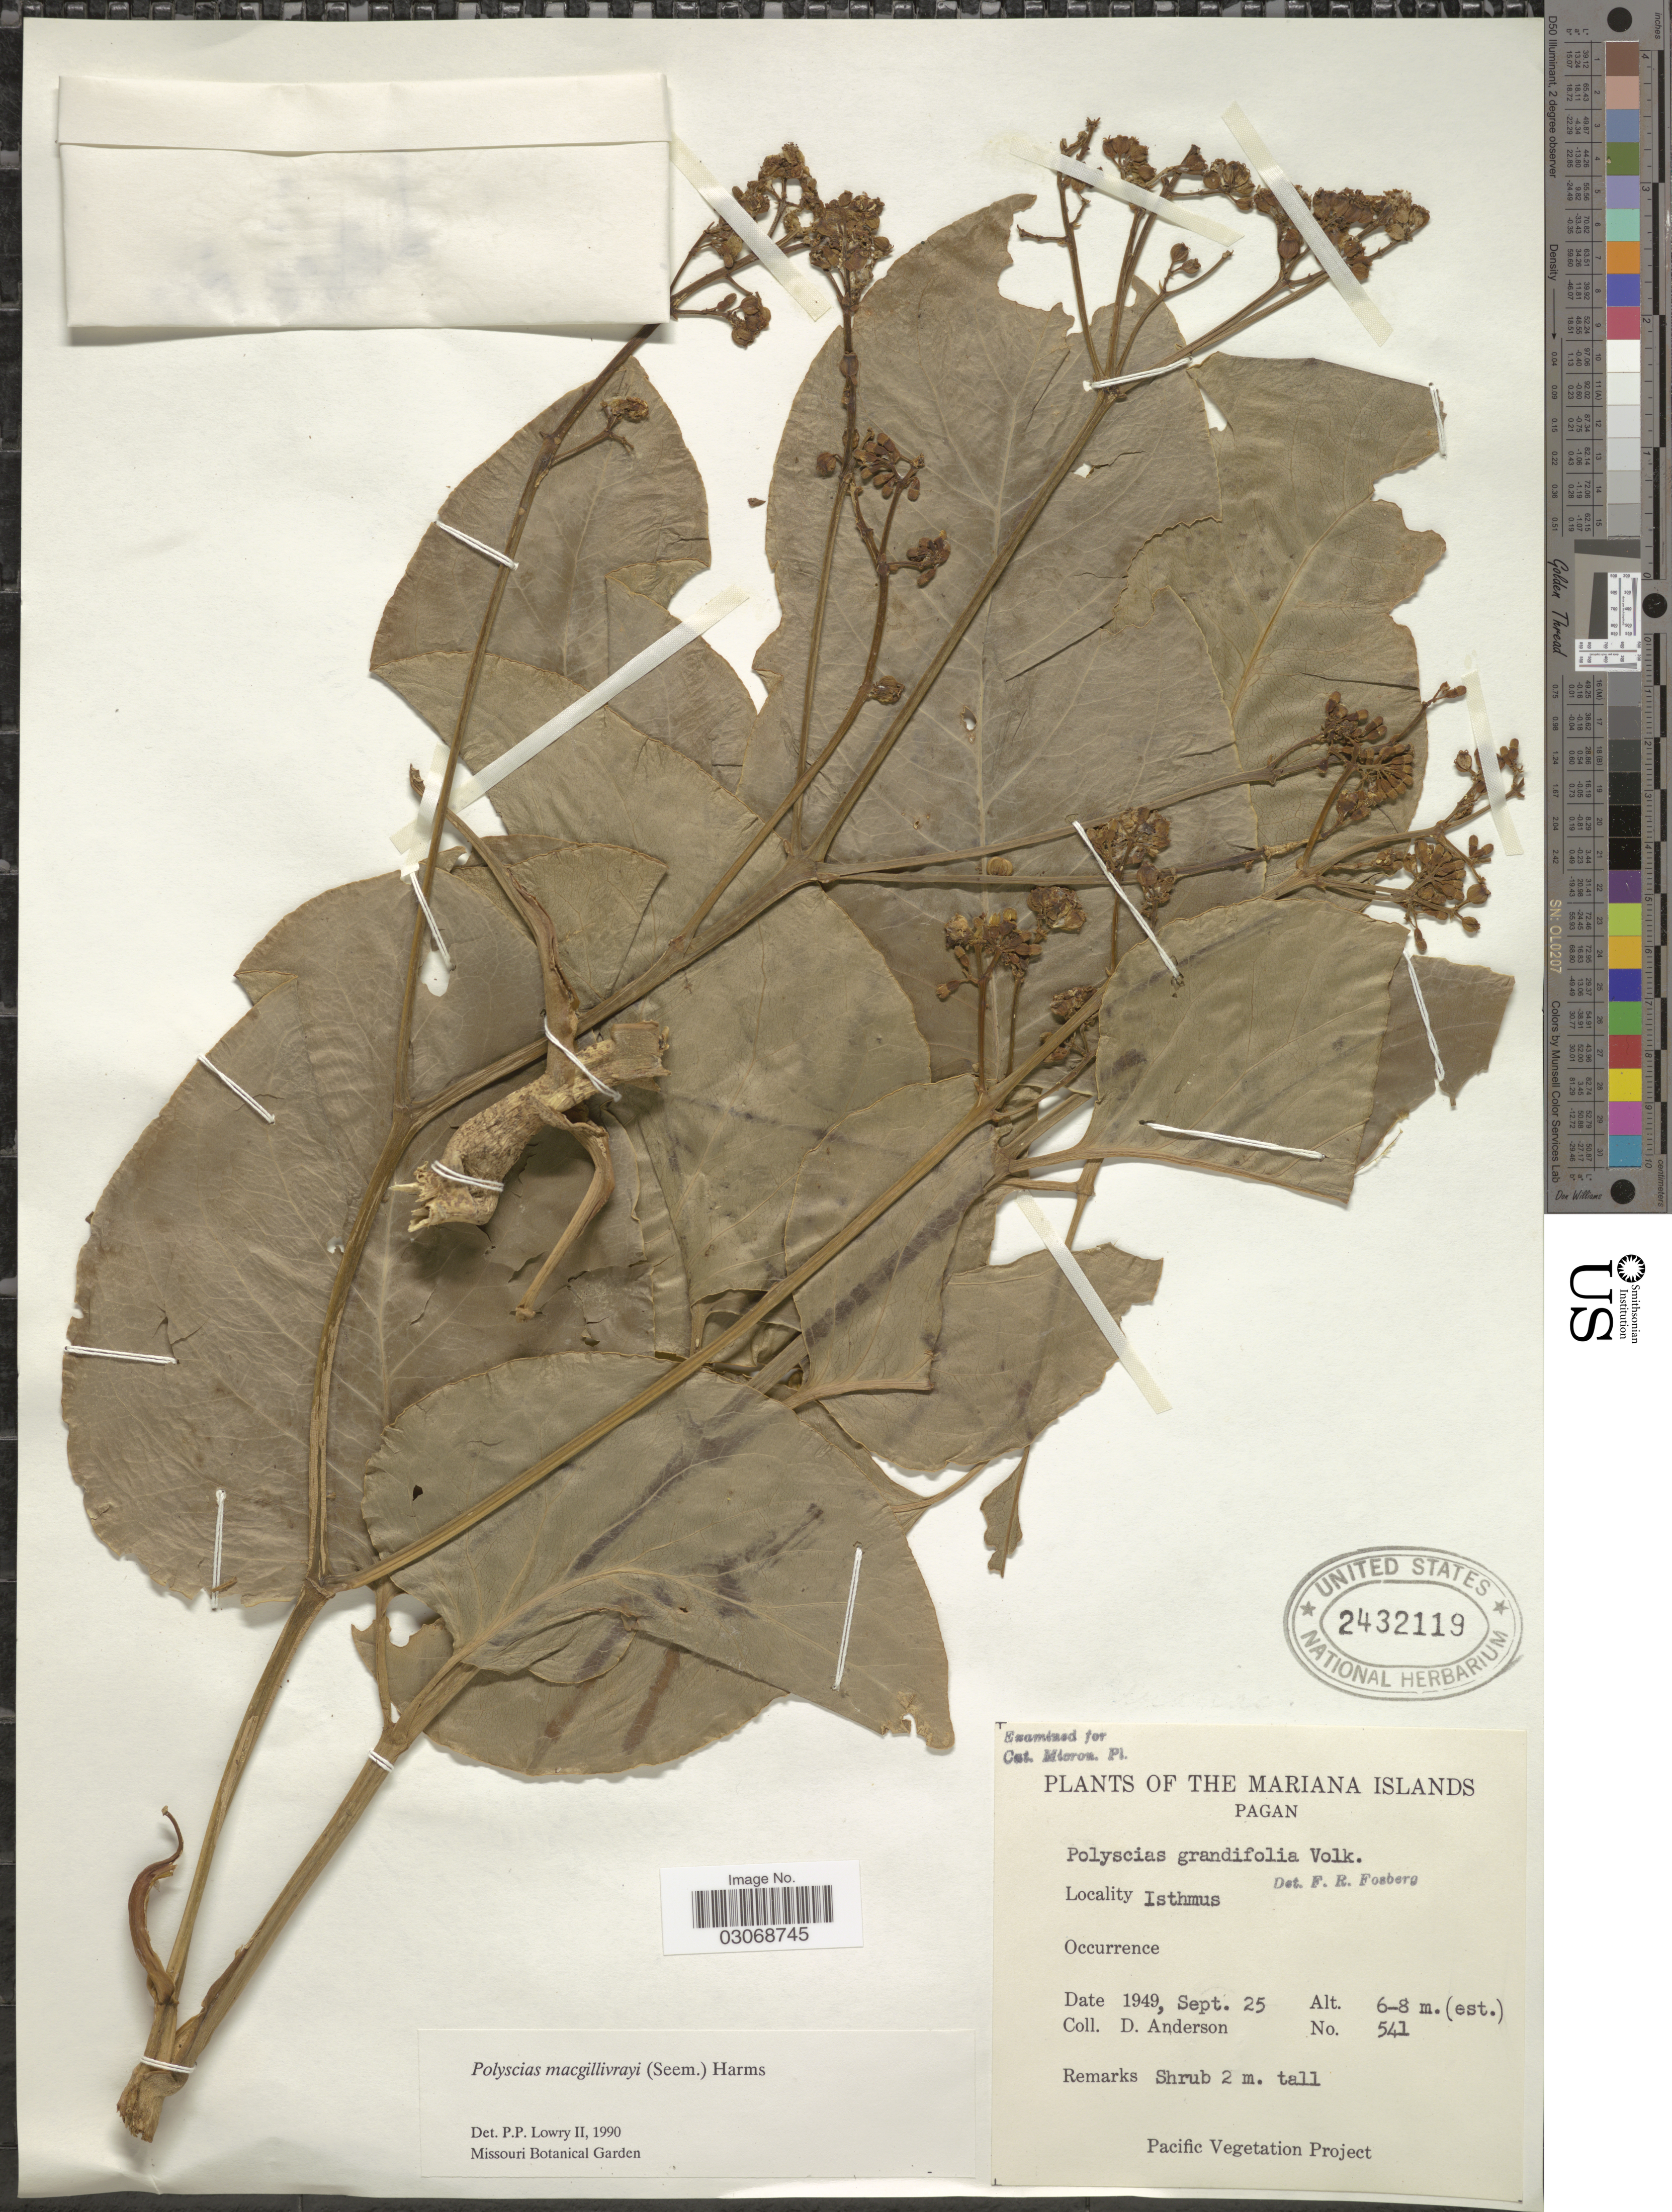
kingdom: Plantae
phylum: Tracheophyta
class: Magnoliopsida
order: Apiales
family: Araliaceae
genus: Polyscias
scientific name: Polyscias macgillivrayi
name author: Harms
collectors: D. Anderson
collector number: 541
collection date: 1949-09-25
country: Northern Mariana Islands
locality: The Mariana Islands, Pagan, Isthmus.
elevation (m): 6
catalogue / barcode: US 2432119